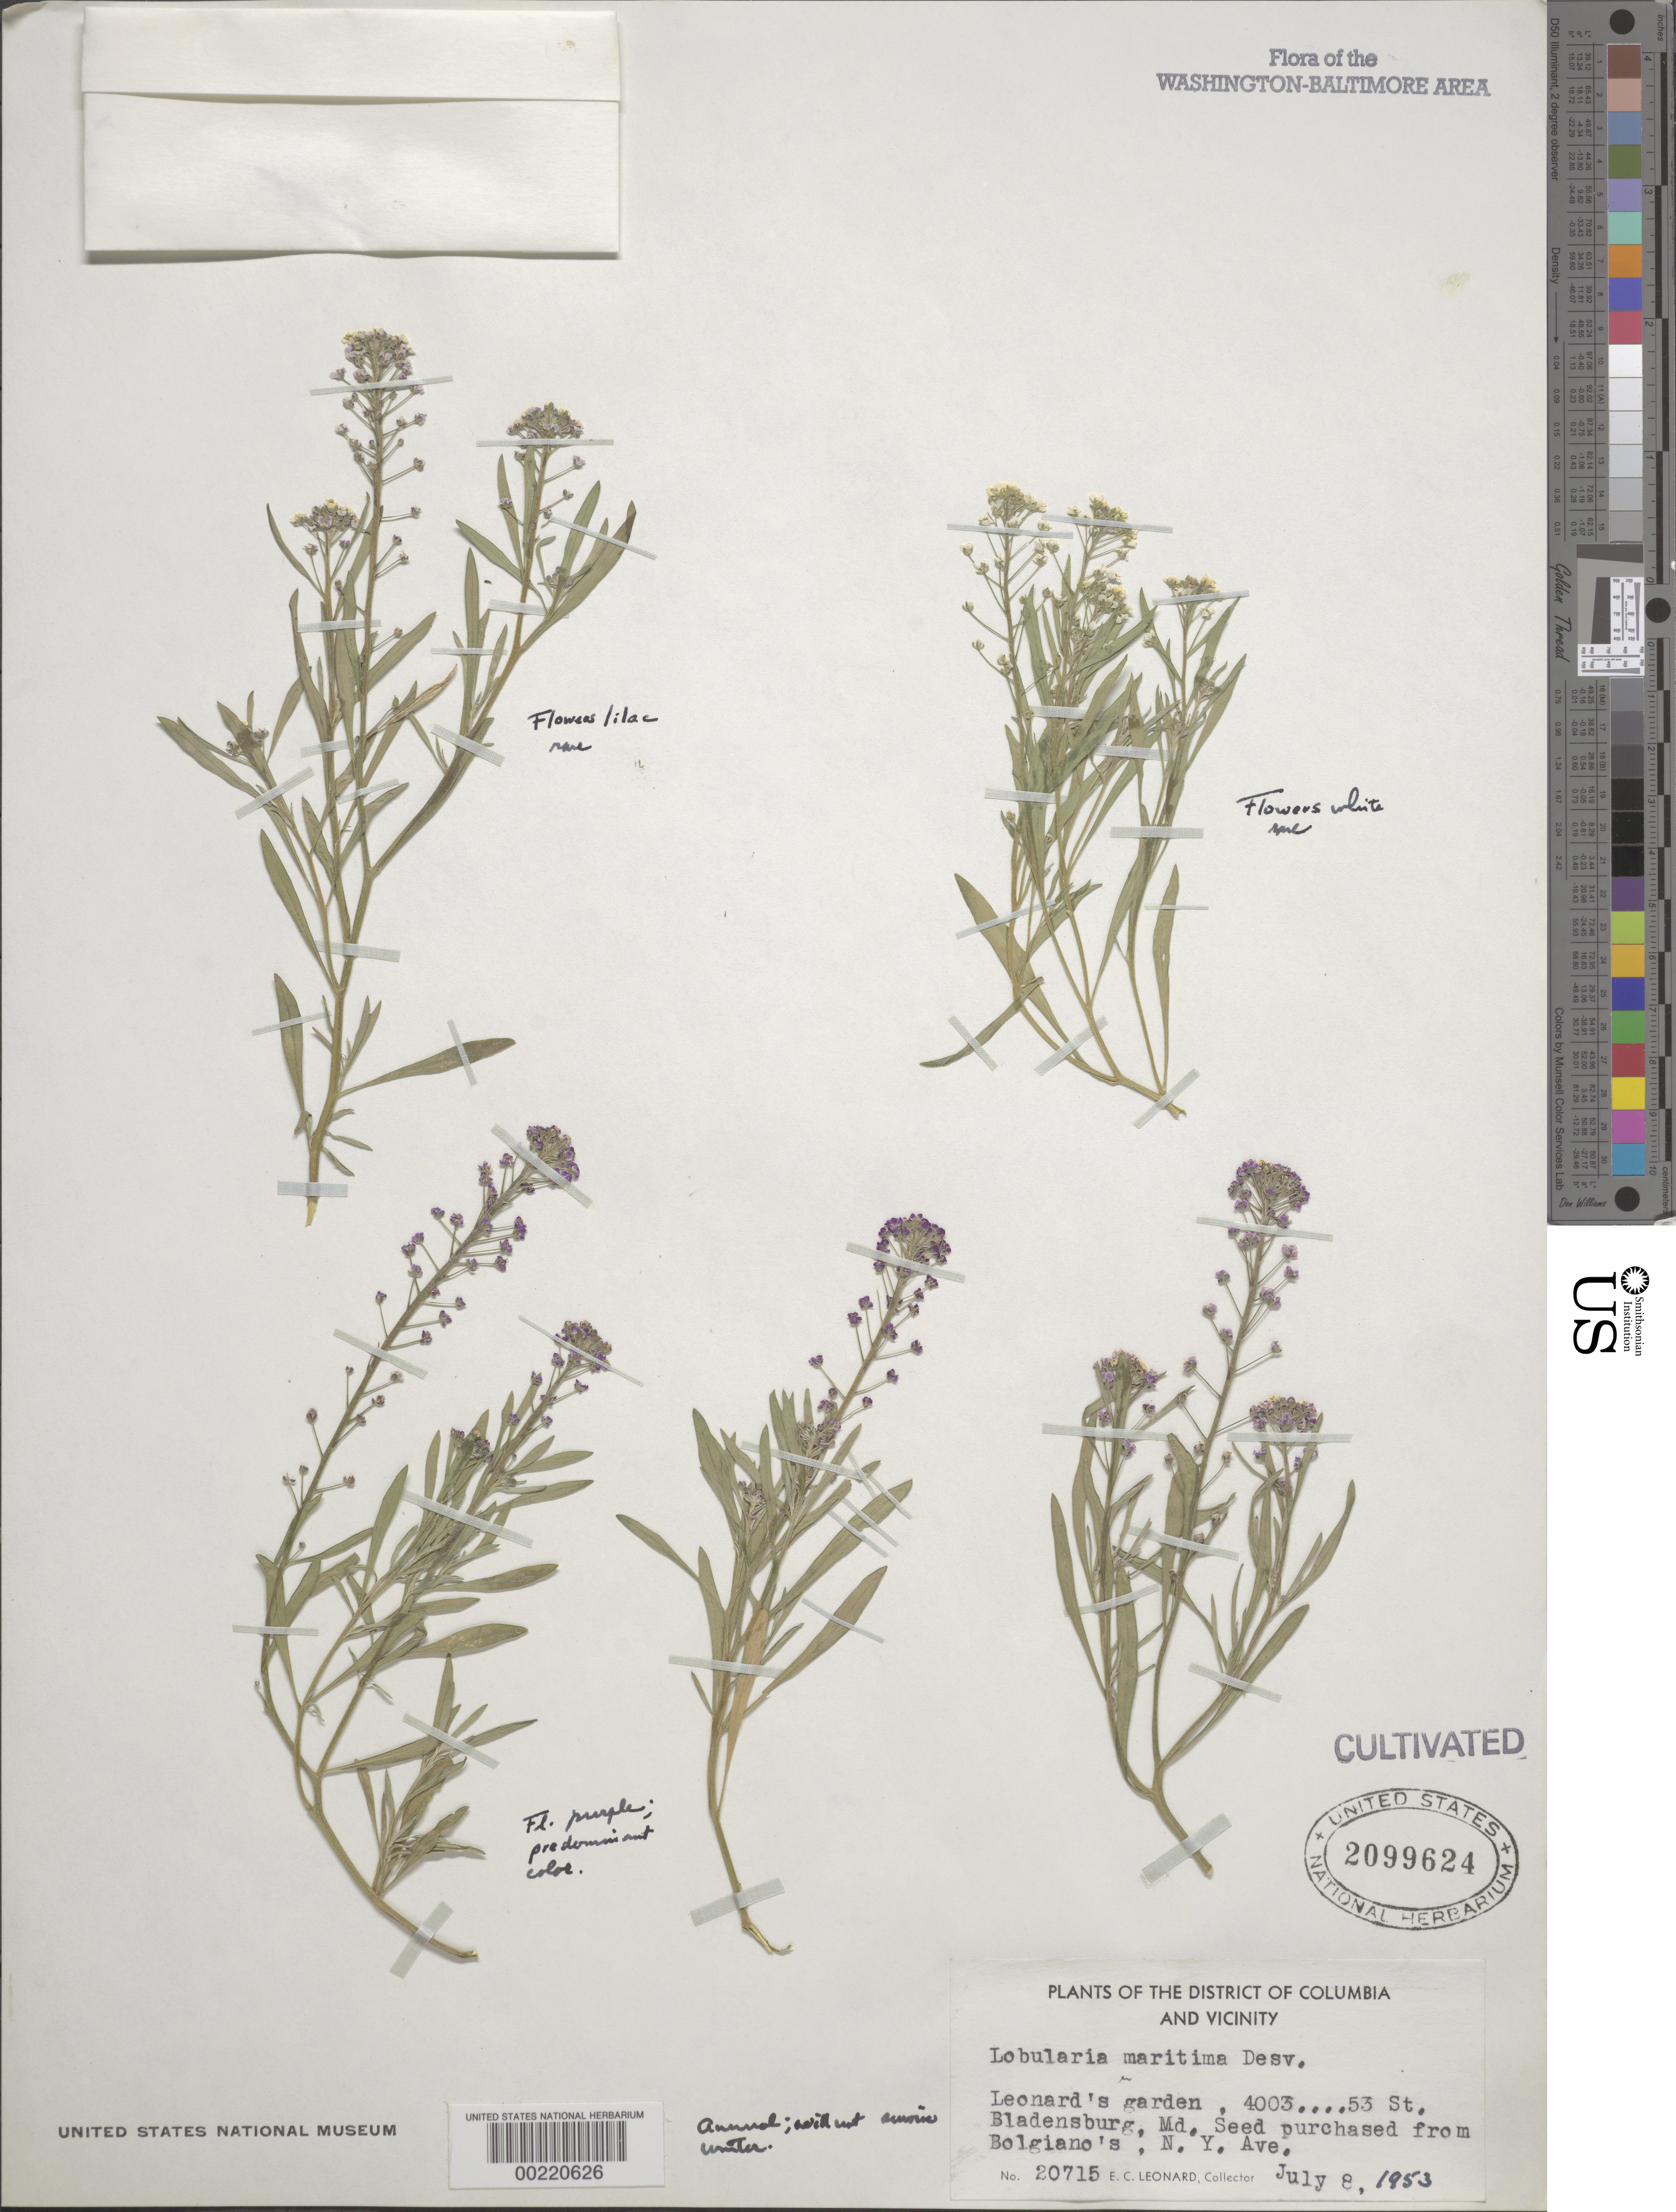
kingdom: Plantae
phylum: Tracheophyta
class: Magnoliopsida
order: Brassicales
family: Brassicaceae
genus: Lobularia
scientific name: Lobularia maritima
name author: (L.) Desv.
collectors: E. C. Leonard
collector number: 20715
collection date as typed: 08 Jul 1953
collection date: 1953-07-08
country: United States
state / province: Maryland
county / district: Prince George's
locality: Bladensburg, 4003 53 St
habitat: Leonard's garden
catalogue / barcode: US 2099624